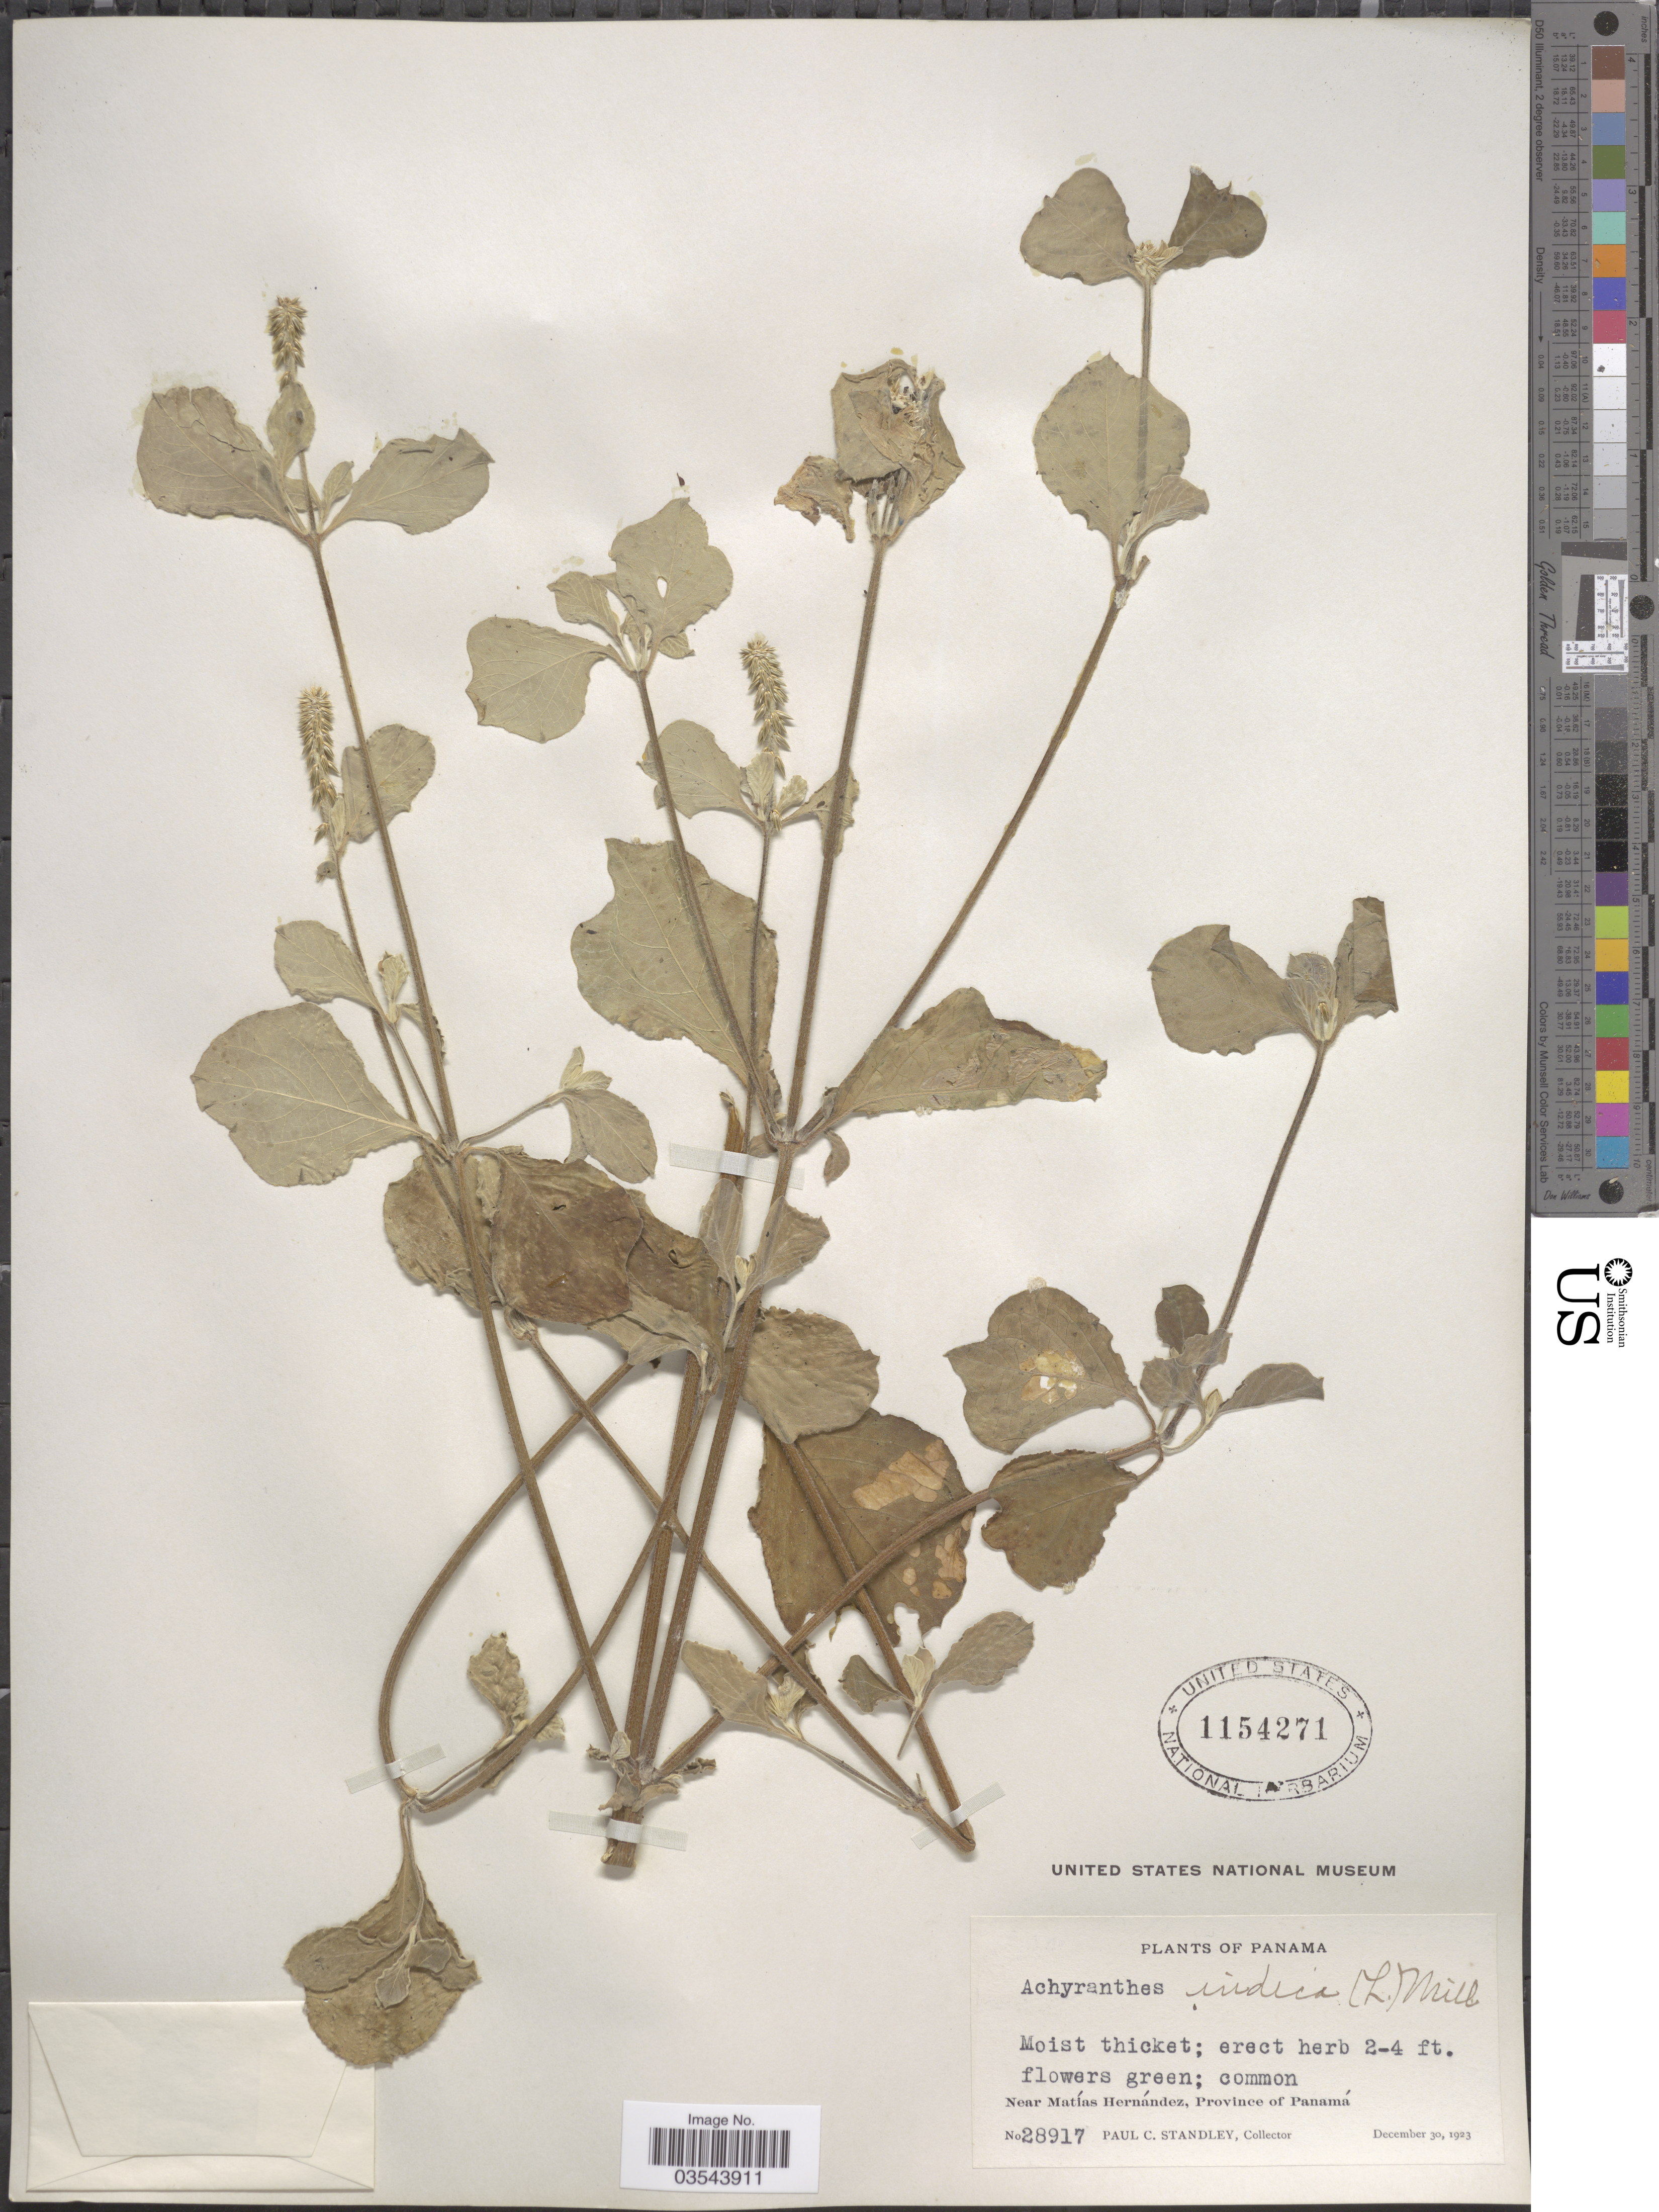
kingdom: Plantae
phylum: Tracheophyta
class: Magnoliopsida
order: Caryophyllales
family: Amaranthaceae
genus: Achyranthes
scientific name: Achyranthes indica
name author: (L.) Mill.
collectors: P. C. Standley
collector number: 28917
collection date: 1923-12-30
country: Panama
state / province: Panamá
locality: Near Matías Hernández.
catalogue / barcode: US 1154271